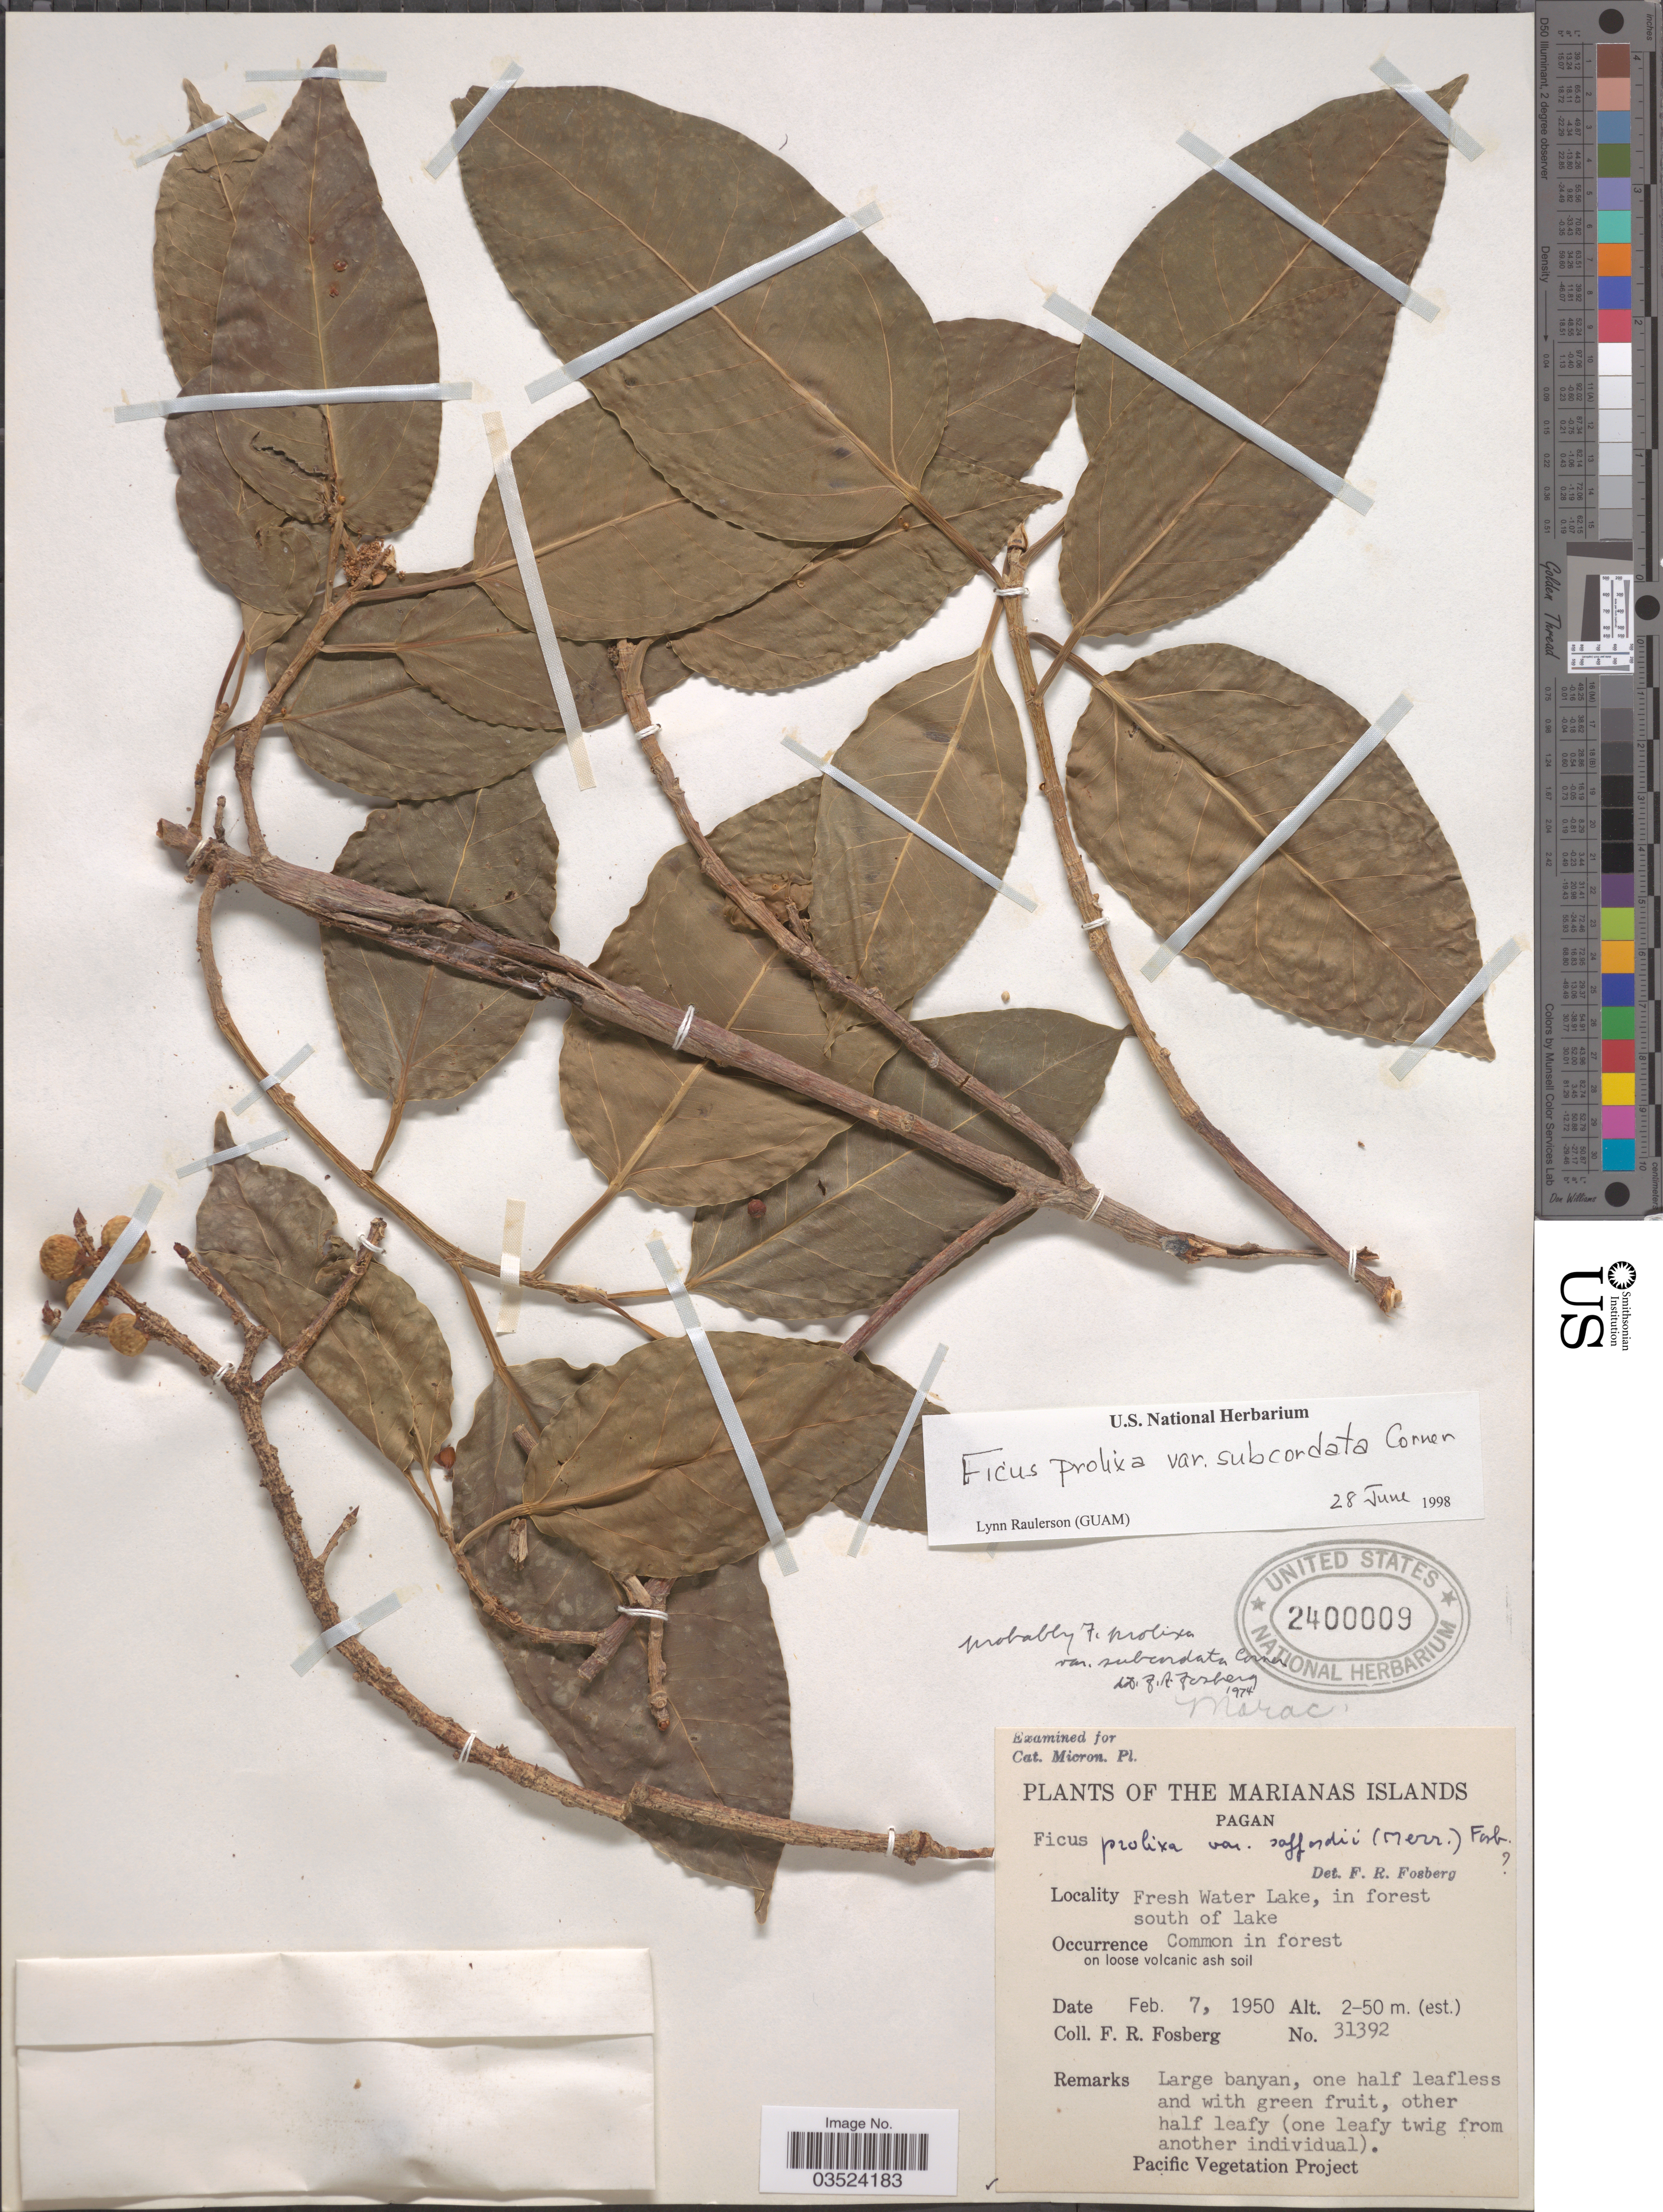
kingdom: Plantae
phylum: Tracheophyta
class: Magnoliopsida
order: Rosales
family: Moraceae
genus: Ficus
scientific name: Ficus prolixa var. subcordata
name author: Corner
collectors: F. R. Fosberg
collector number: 31392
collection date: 1950-02-07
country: Northern Mariana Islands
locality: The Marianas Islands. Pagan. Fresh Water Lake, in forest south of lake.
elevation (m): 2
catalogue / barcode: US 2400009